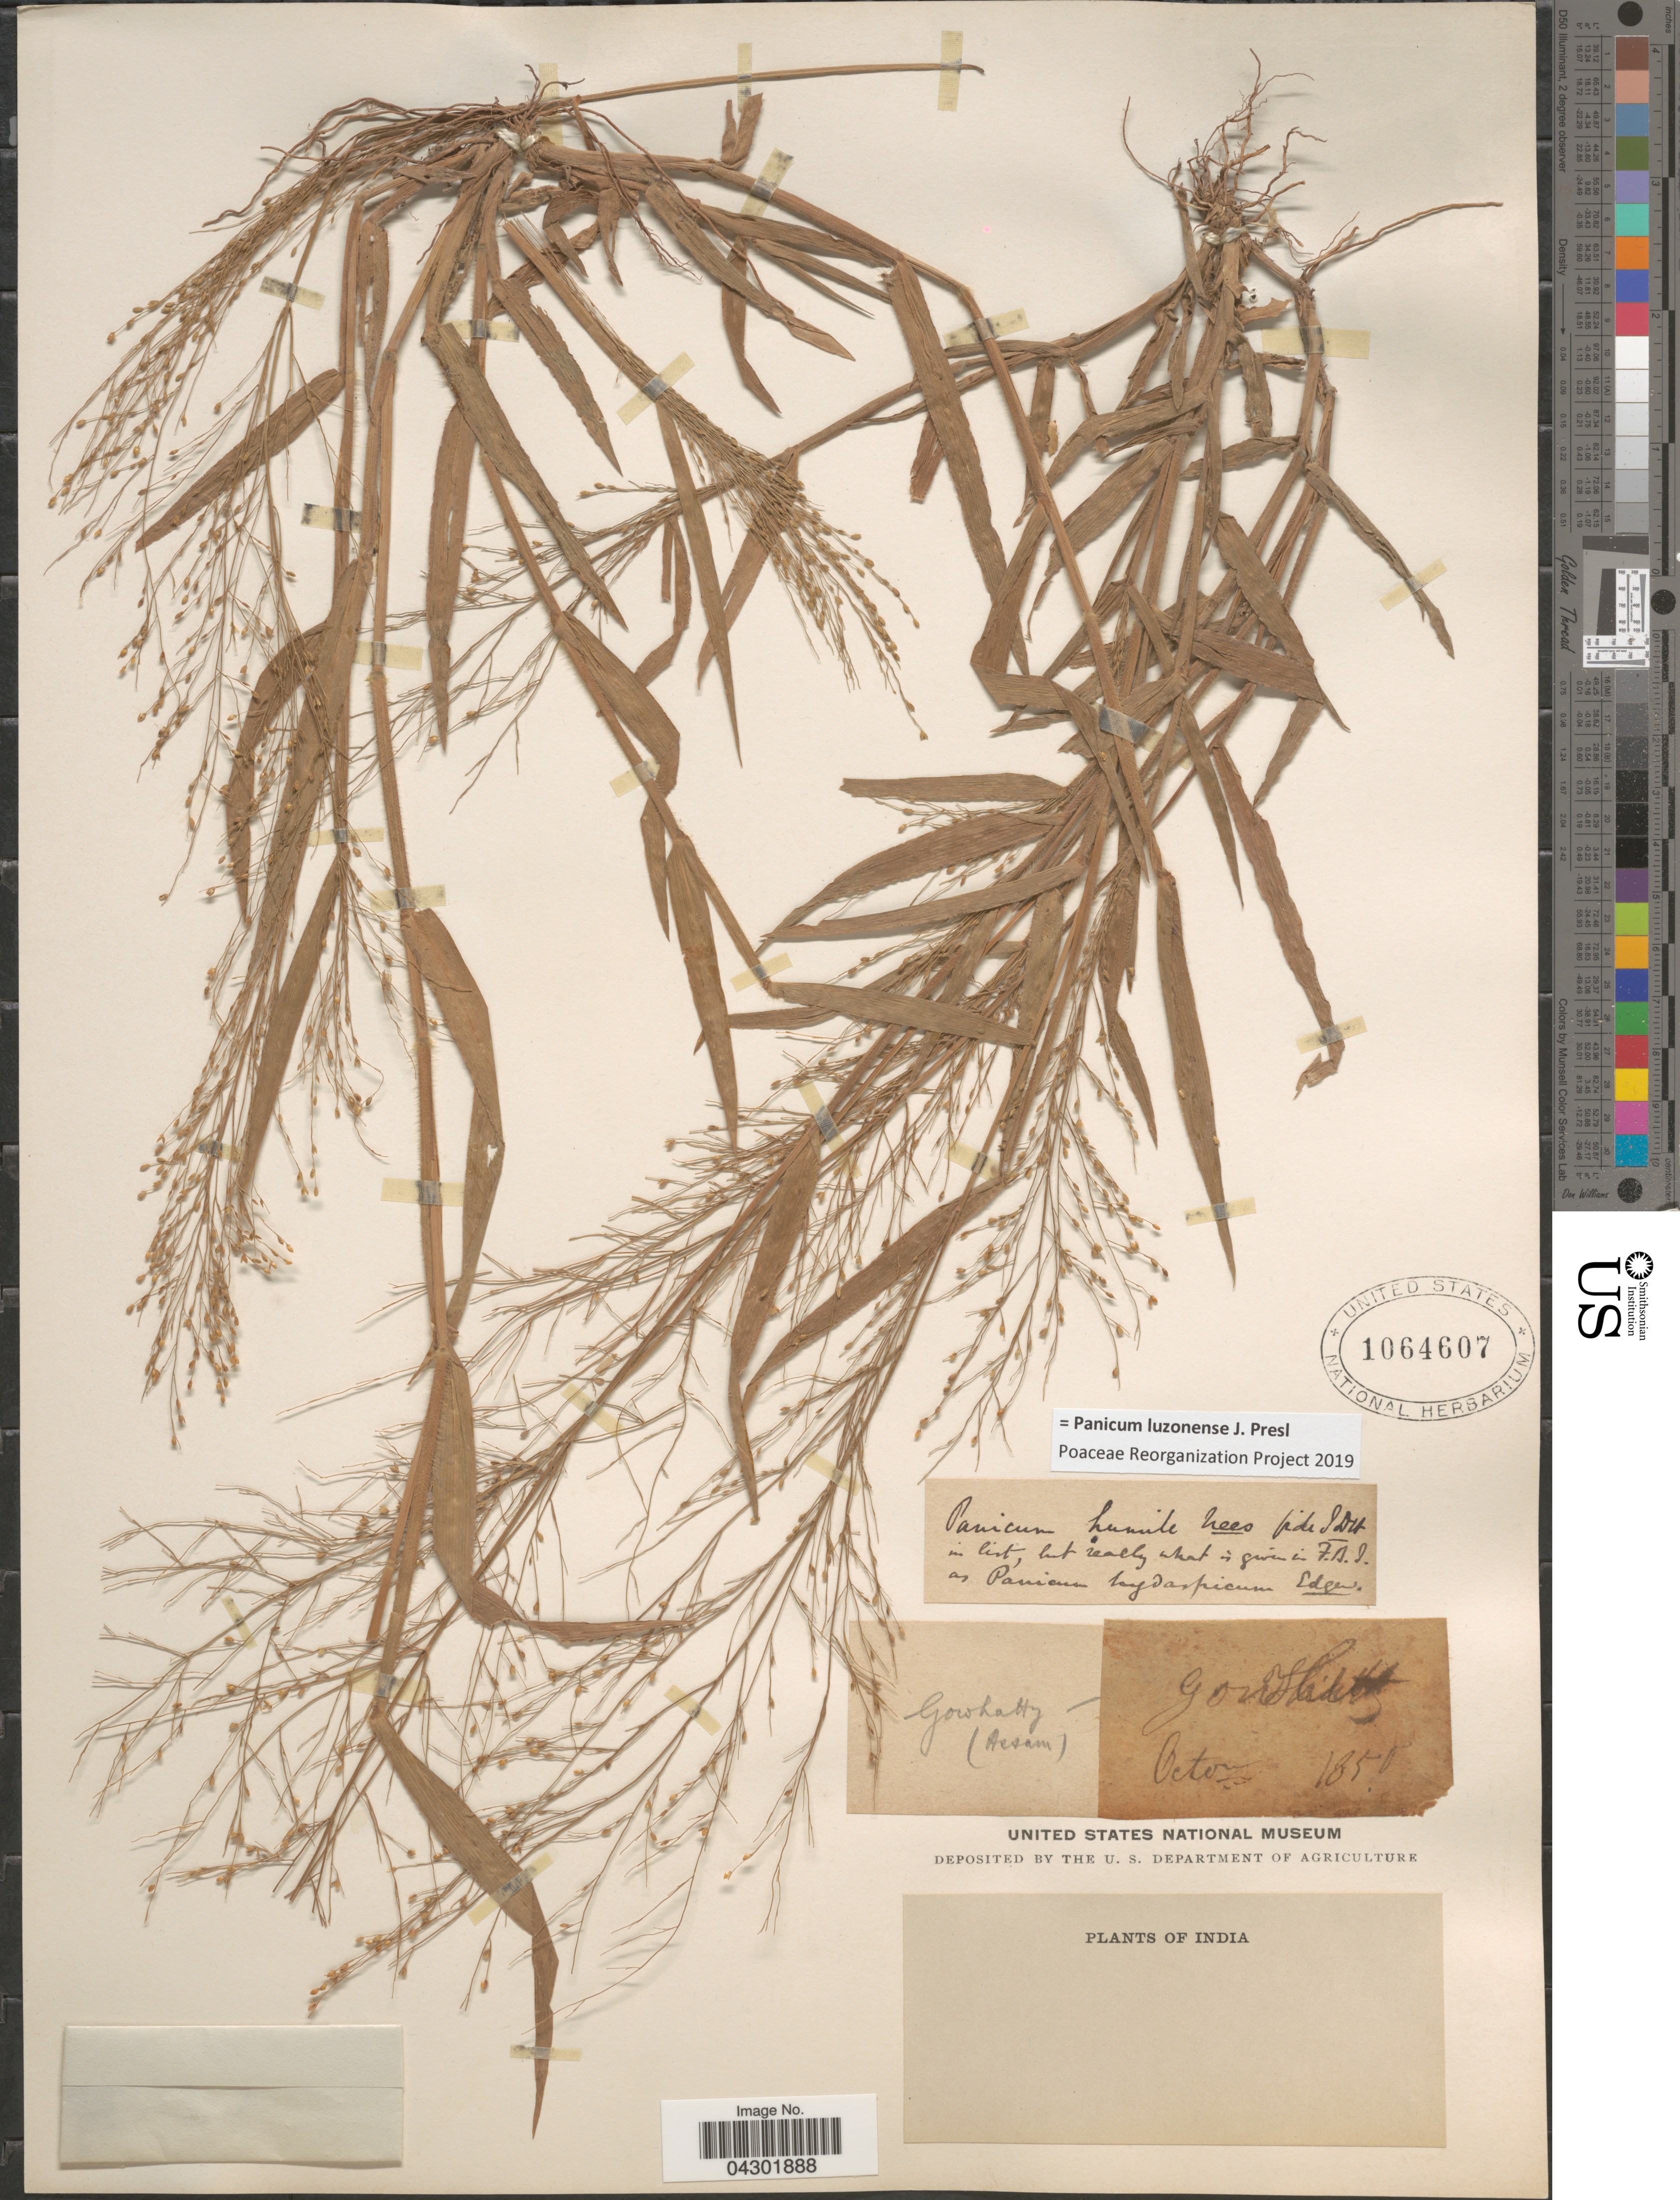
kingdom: Plantae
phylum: Tracheophyta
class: Liliopsida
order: Poales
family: Poaceae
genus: Panicum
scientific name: Panicum luzonense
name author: J. Presl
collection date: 1850-10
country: India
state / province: Assam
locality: Gowhatty.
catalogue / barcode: US 1064607